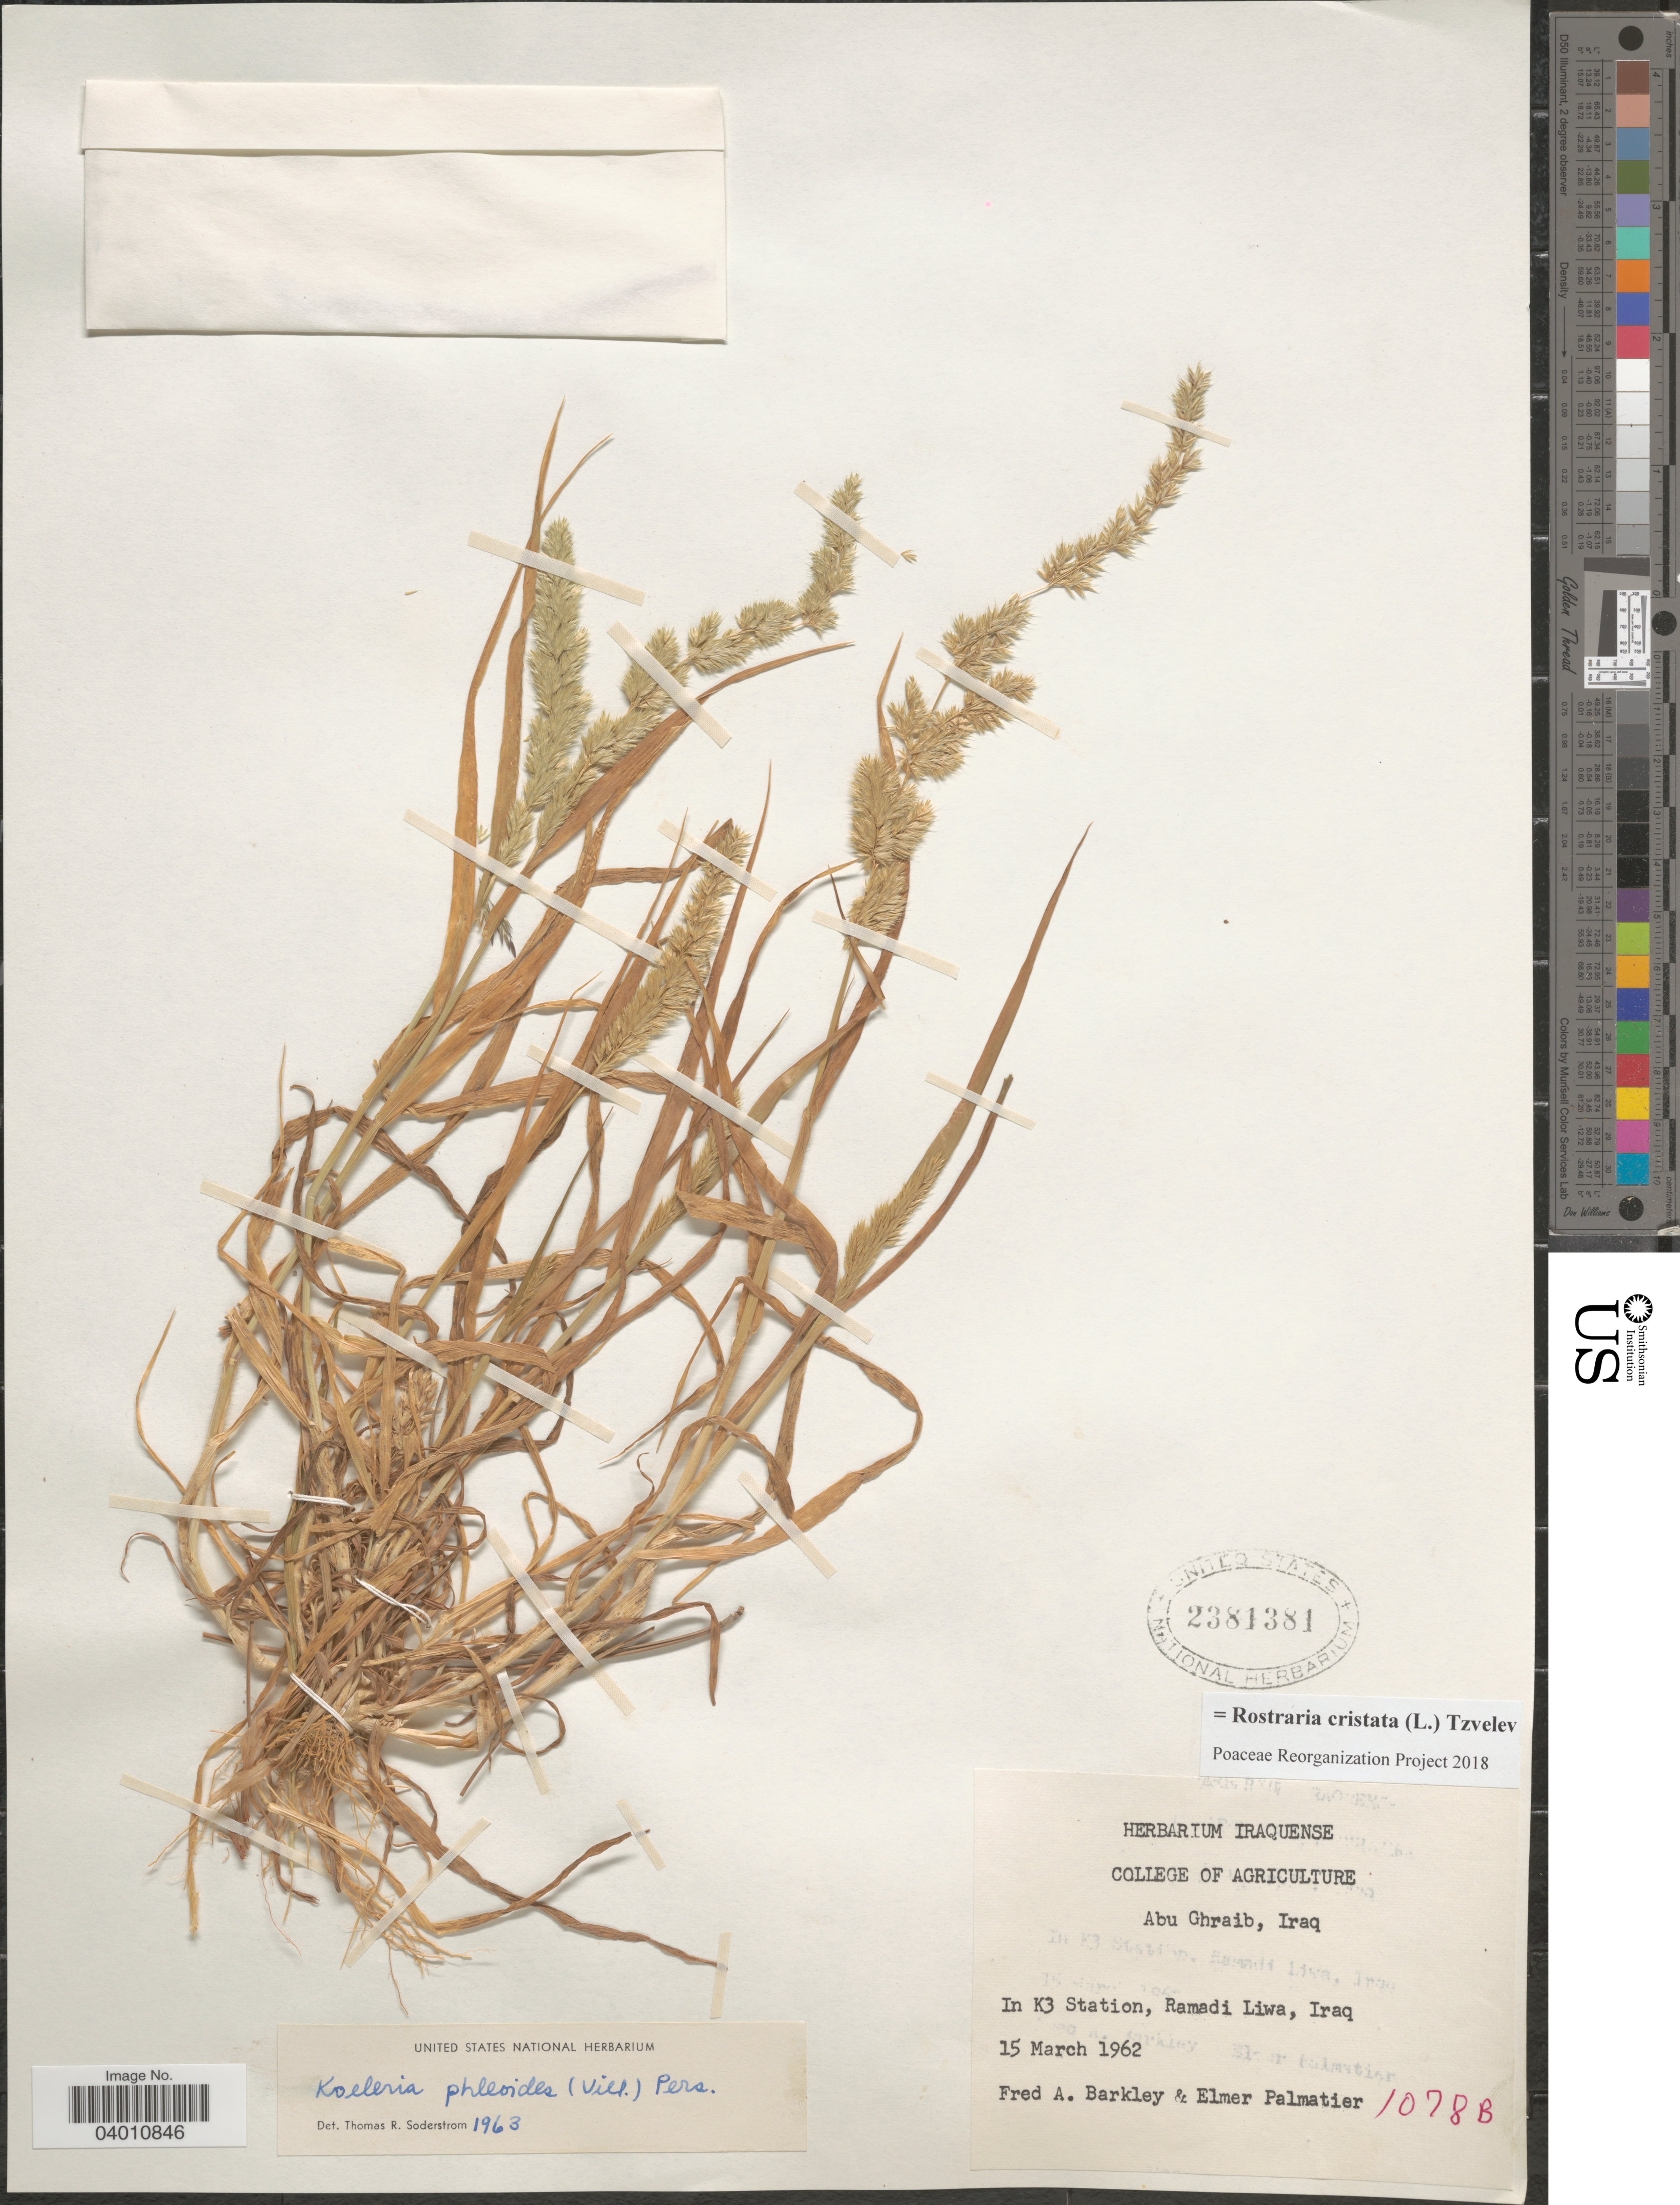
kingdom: Plantae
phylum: Tracheophyta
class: Liliopsida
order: Poales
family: Poaceae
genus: Rostraria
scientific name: Rostraria cristata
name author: (L.) Tzvelev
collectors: F. A. Barkley & Brahim M., J.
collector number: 1078B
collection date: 1962-03-15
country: Iraq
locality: In K3 Station, Ramadi Liwa.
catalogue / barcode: US 2381381